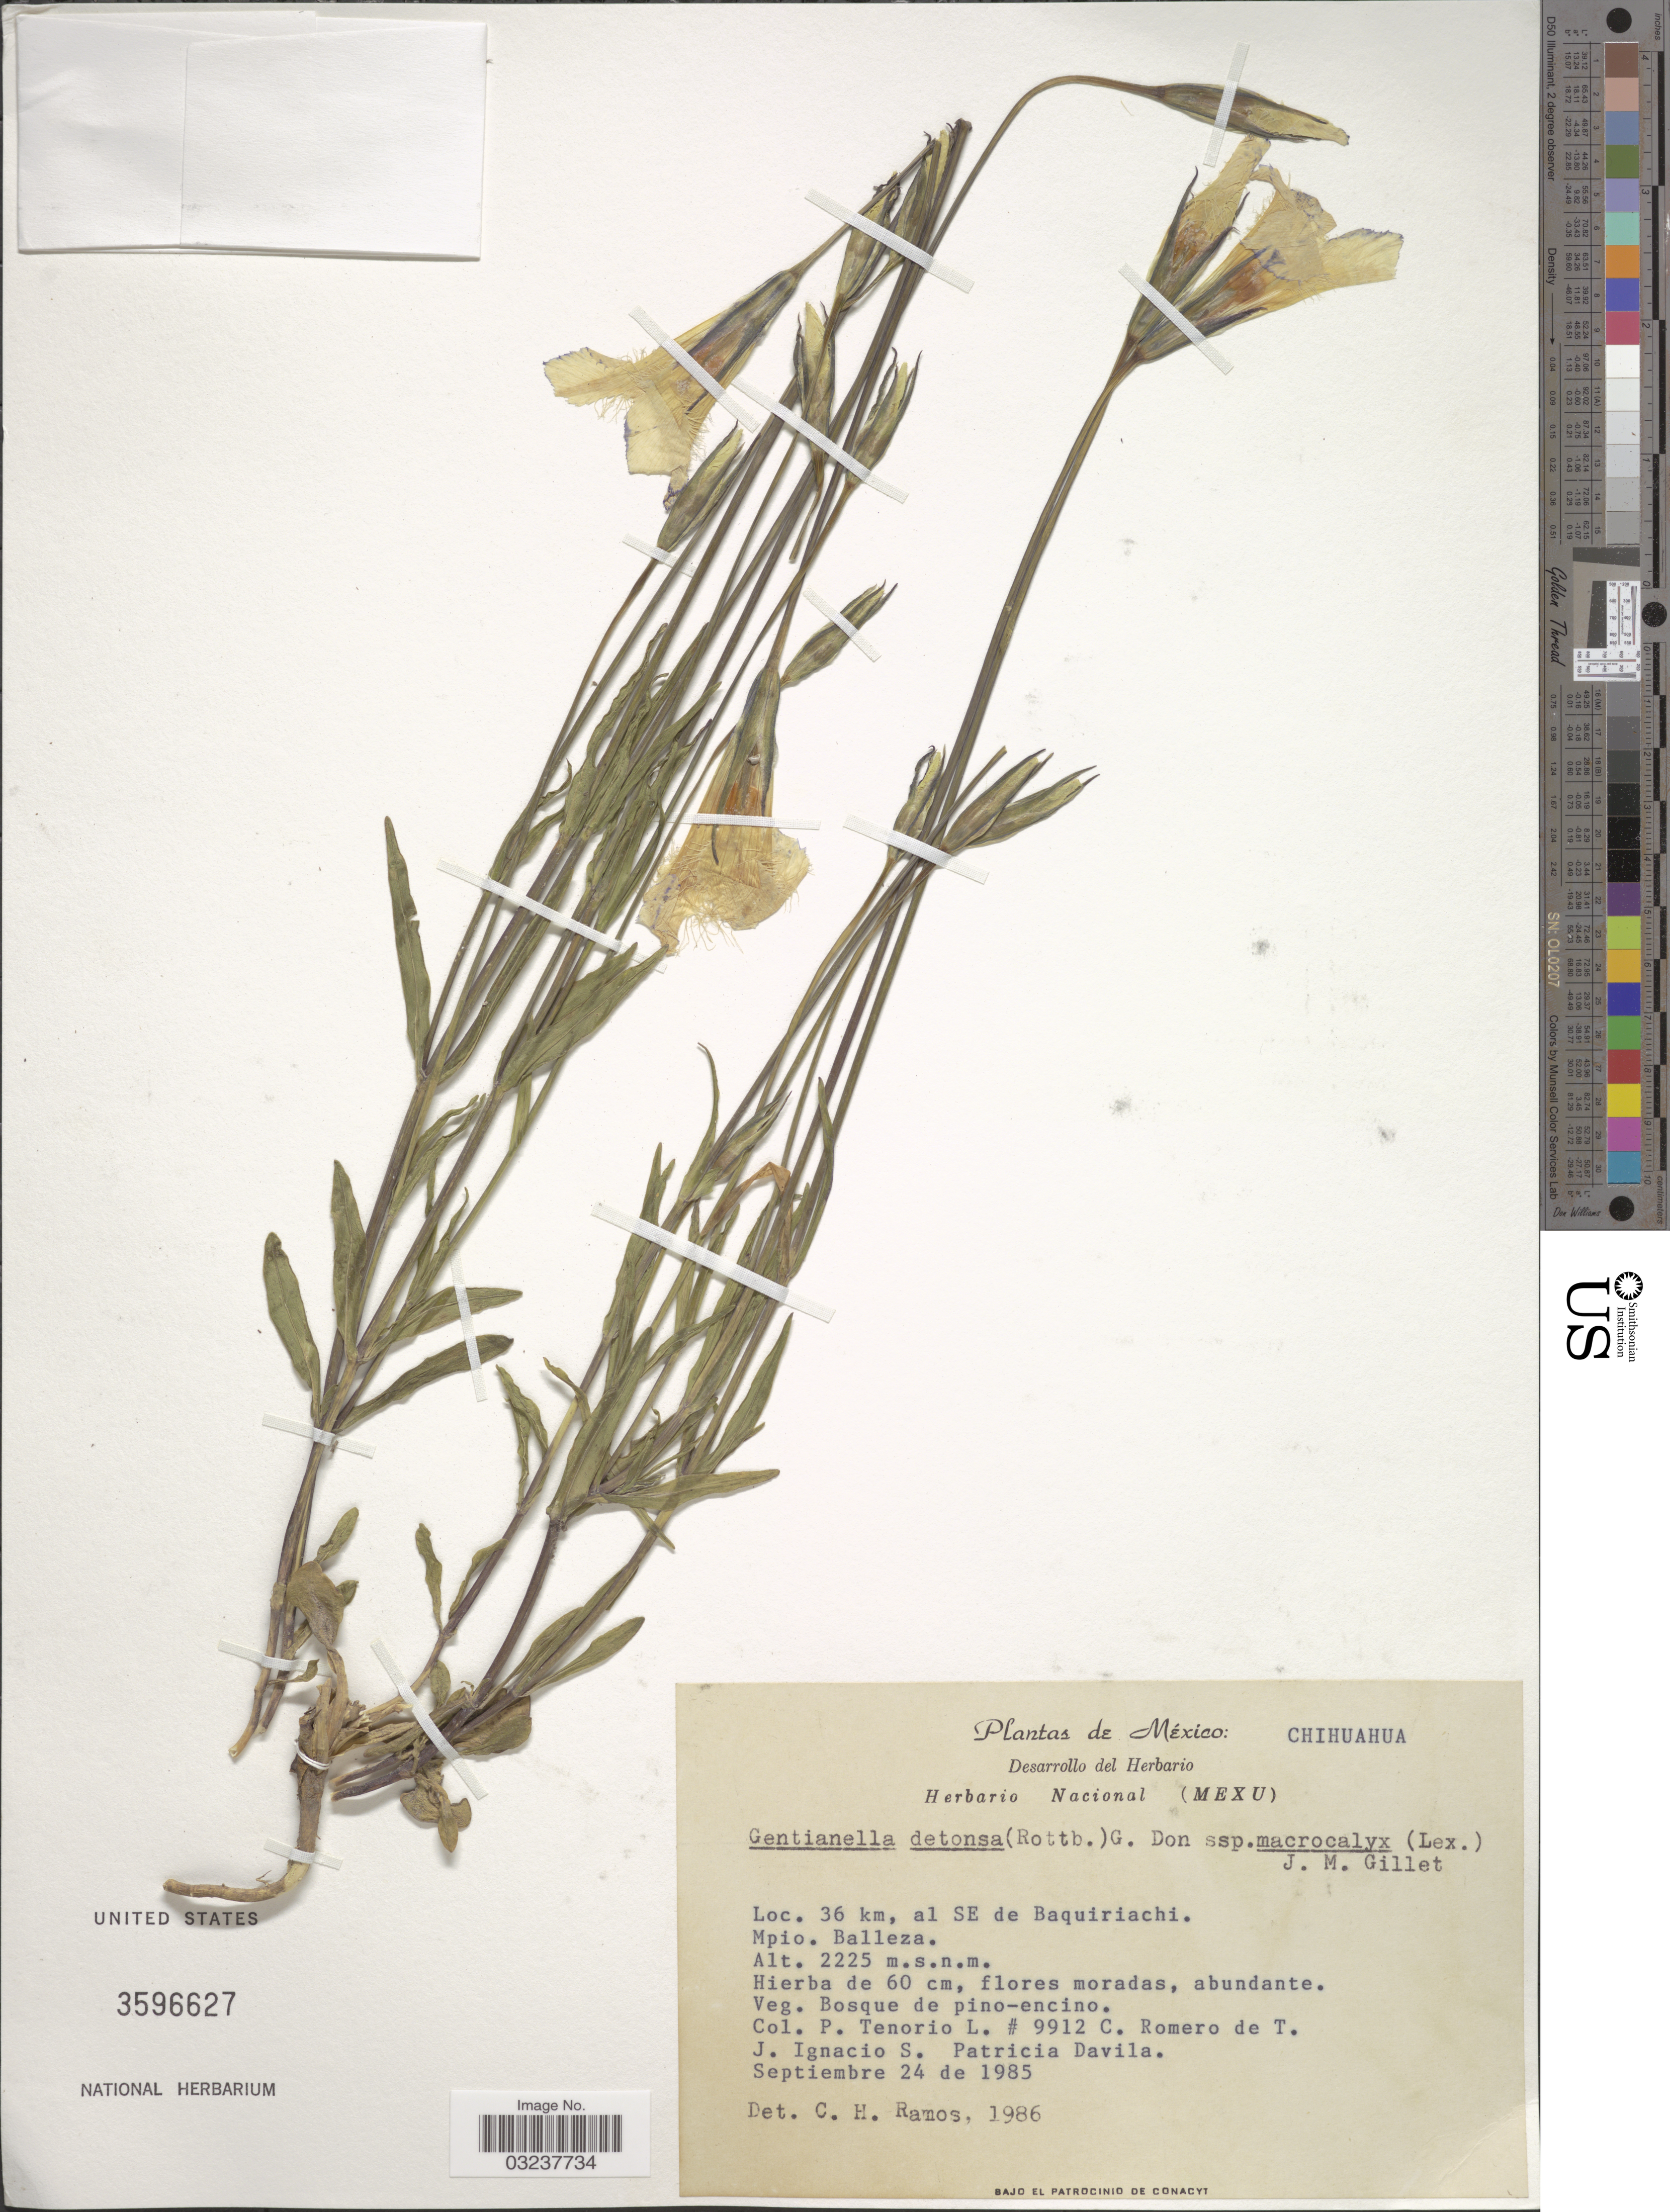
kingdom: Plantae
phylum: Tracheophyta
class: Magnoliopsida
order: Gentianales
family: Gentianaceae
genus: Gentianella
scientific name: Gentianella detonsa subsp. macrocalyx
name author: (Lex.) J.M. Gillett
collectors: P. Tenorio L., C. Romero de T., Ignacio S., J. & P. Dávila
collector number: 9912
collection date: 1985-09-24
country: Mexico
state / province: Chihuahua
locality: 36 km, al SE de Baquiriachi. Mpio. Balleza.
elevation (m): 2225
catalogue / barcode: US 3596627